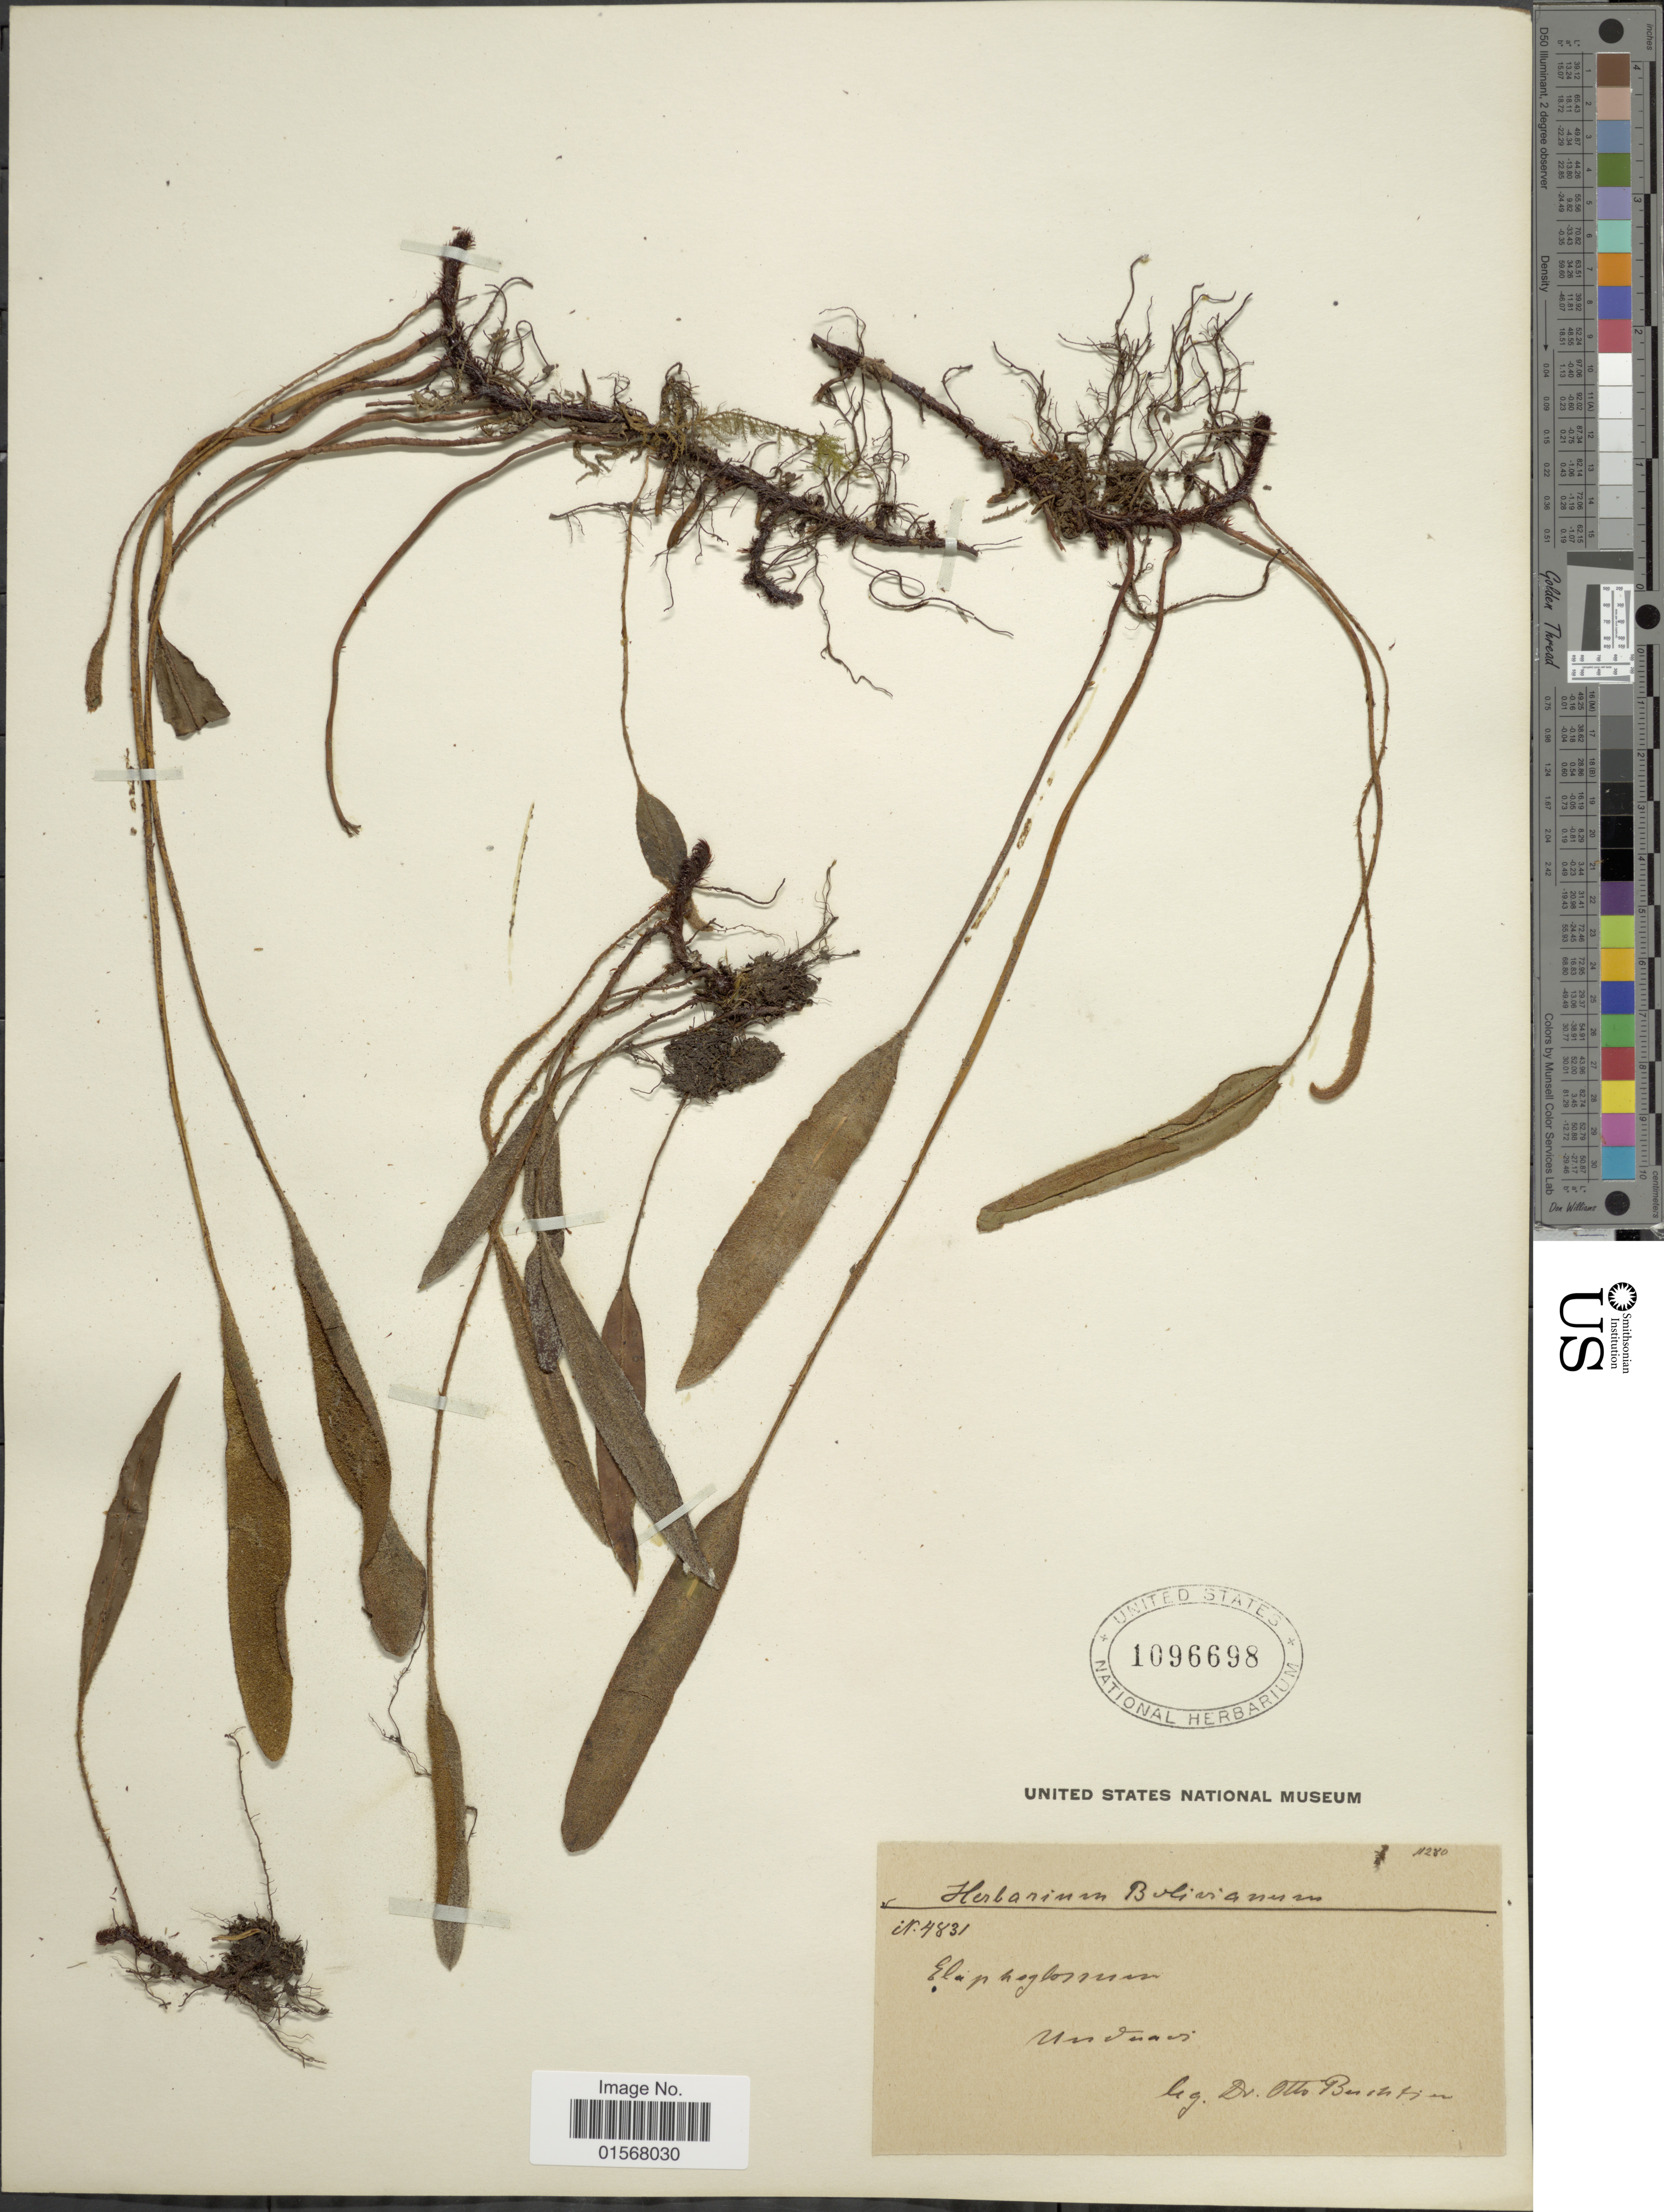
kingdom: Plantae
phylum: Tracheophyta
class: Polypodiopsida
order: Polypodiales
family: Dryopteridaceae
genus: Elaphoglossum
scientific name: Elaphoglossum mathewsii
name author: (Fée) T. Moore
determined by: Vasco, A.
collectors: O. Buchtien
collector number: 4831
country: Bolivia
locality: Unduavi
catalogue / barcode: US 1096698